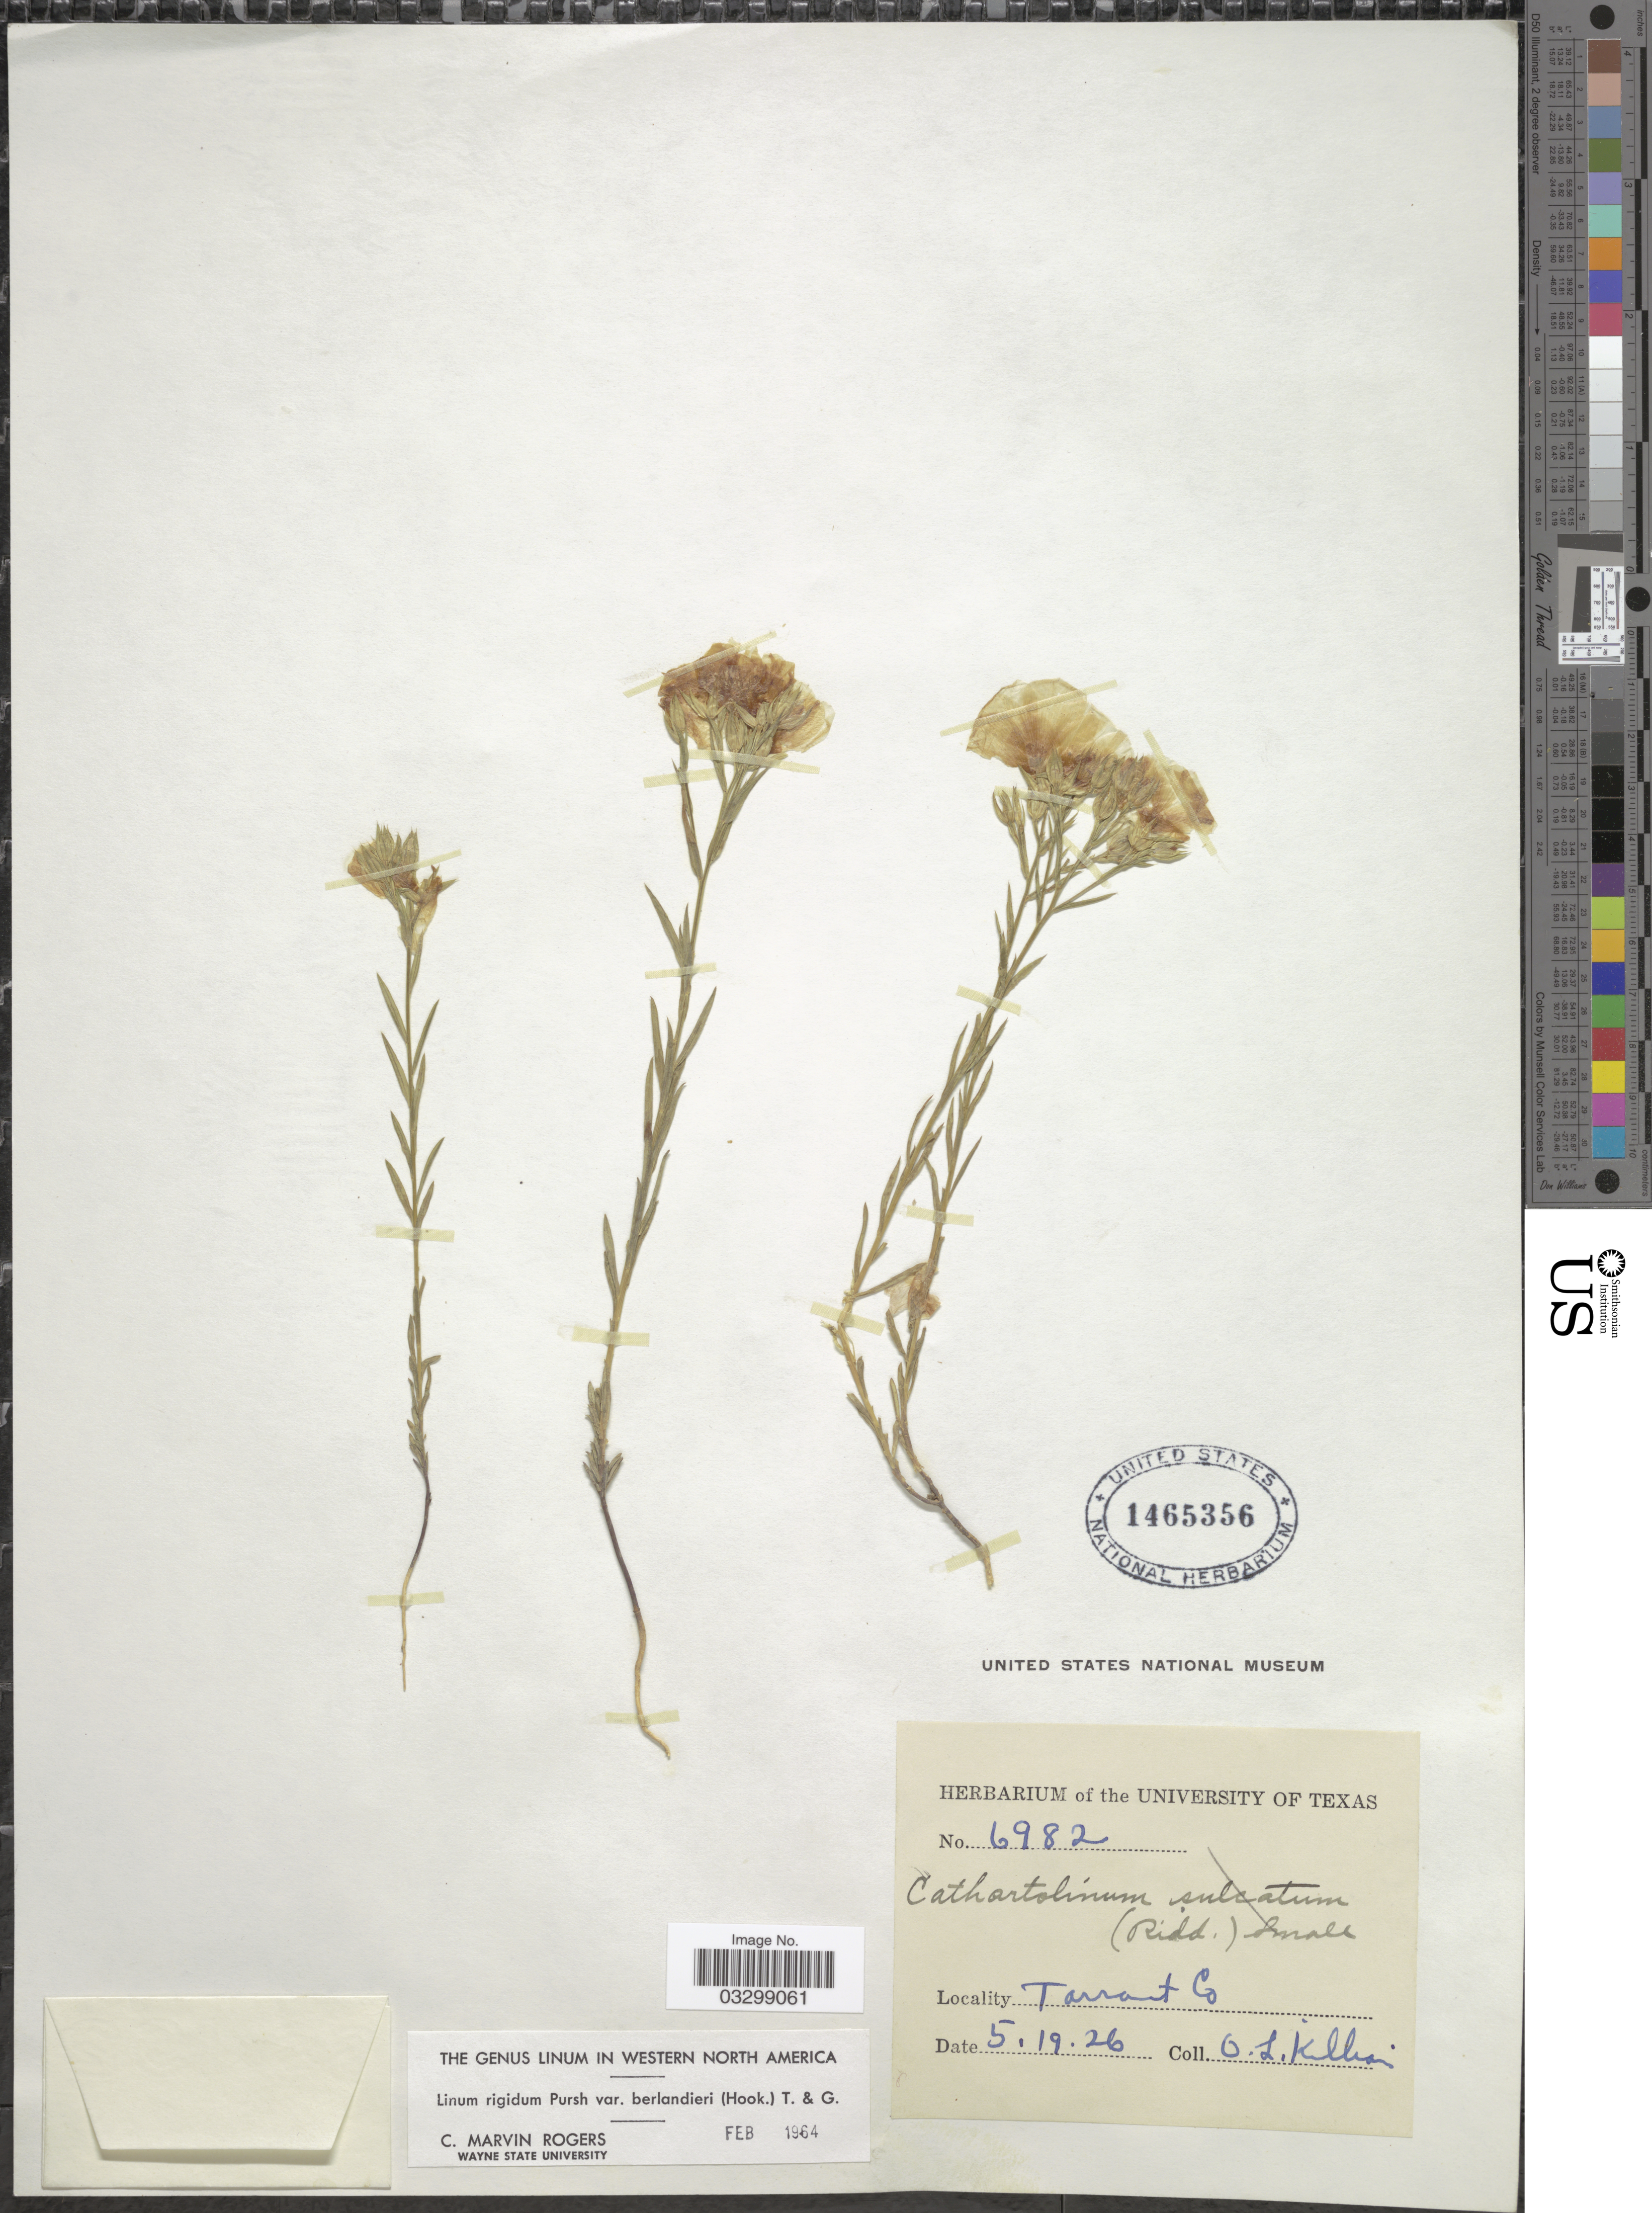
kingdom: Plantae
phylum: Tracheophyta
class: Magnoliopsida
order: Malpighiales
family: Linaceae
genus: Linum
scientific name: Linum rigidum var. berlandieri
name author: Pursh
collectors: O. Killian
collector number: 6982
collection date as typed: Transcribed d/m/y: 19/5/26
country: United States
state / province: Texas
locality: Tarrant Co.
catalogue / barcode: US 1465356